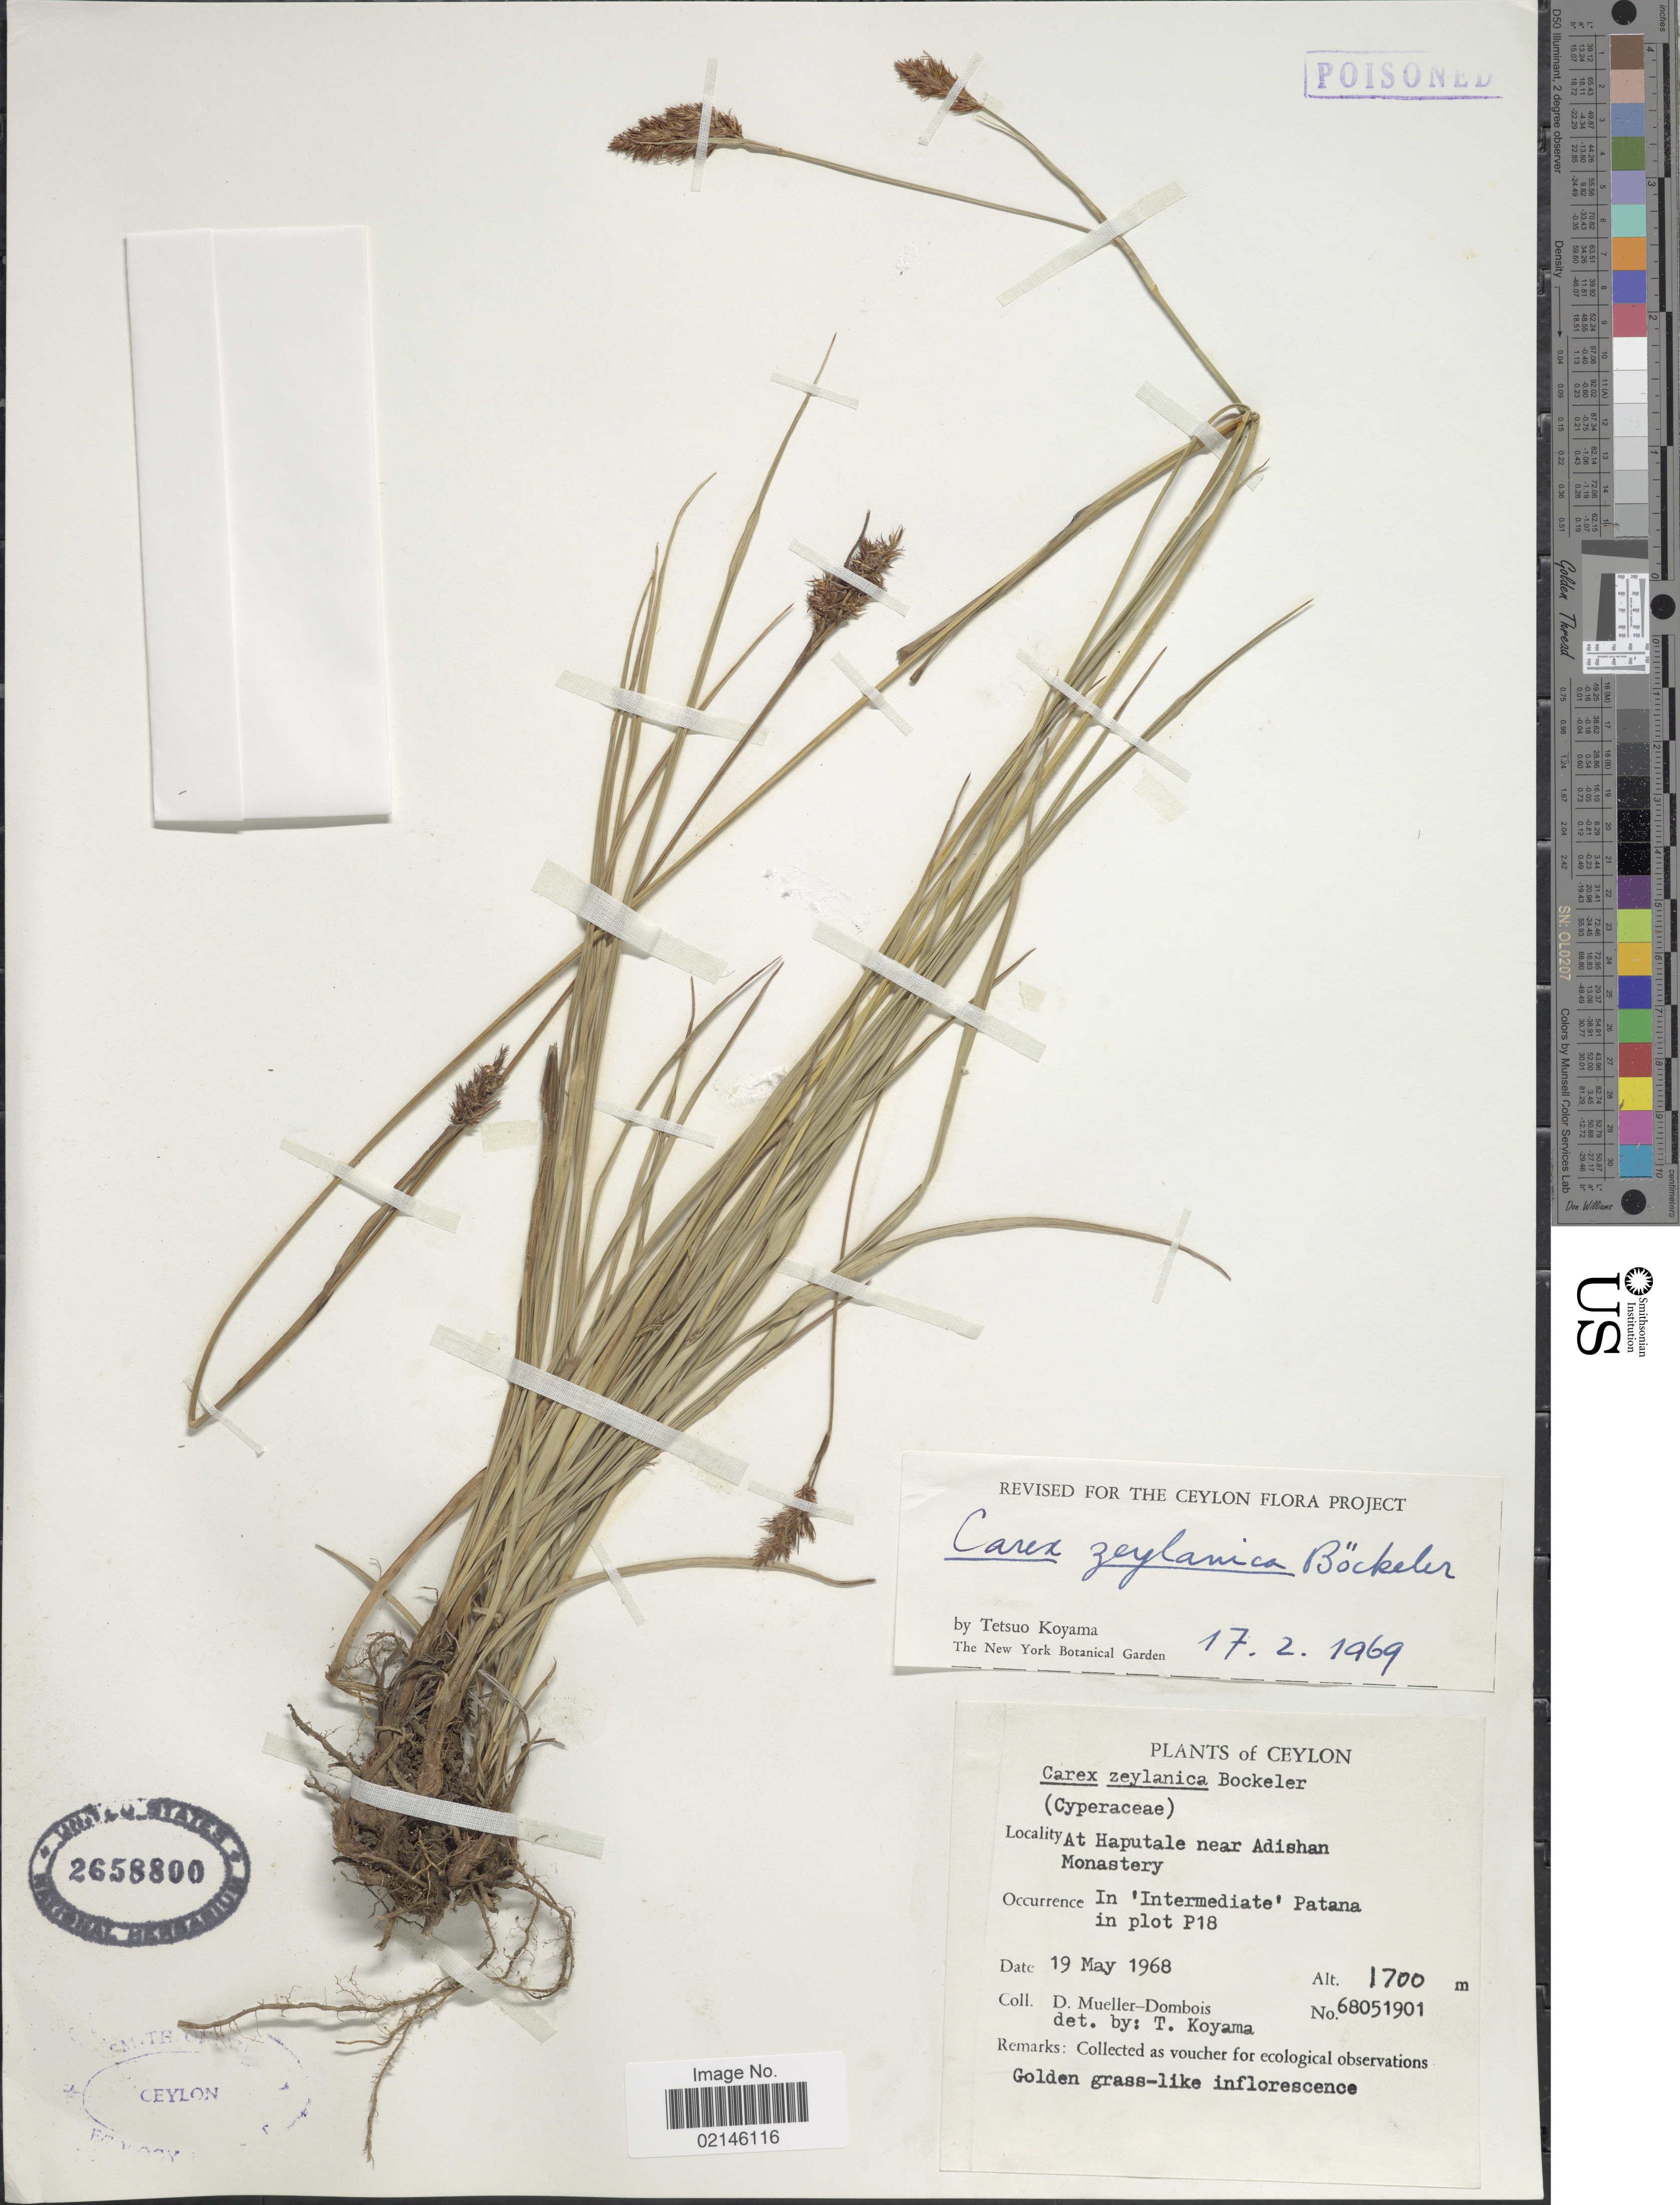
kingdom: Plantae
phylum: Tracheophyta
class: Liliopsida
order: Poales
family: Cyperaceae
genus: Carex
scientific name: Carex ceylanica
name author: Boeckeler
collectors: D. Mueller-Dombois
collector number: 68051901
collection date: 1968-05-19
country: Sri Lanka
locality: Ceylon. At Haputale near Adishan Monastery. In 'Intermediate' Patana in plot P18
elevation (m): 1700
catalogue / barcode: US 2658800